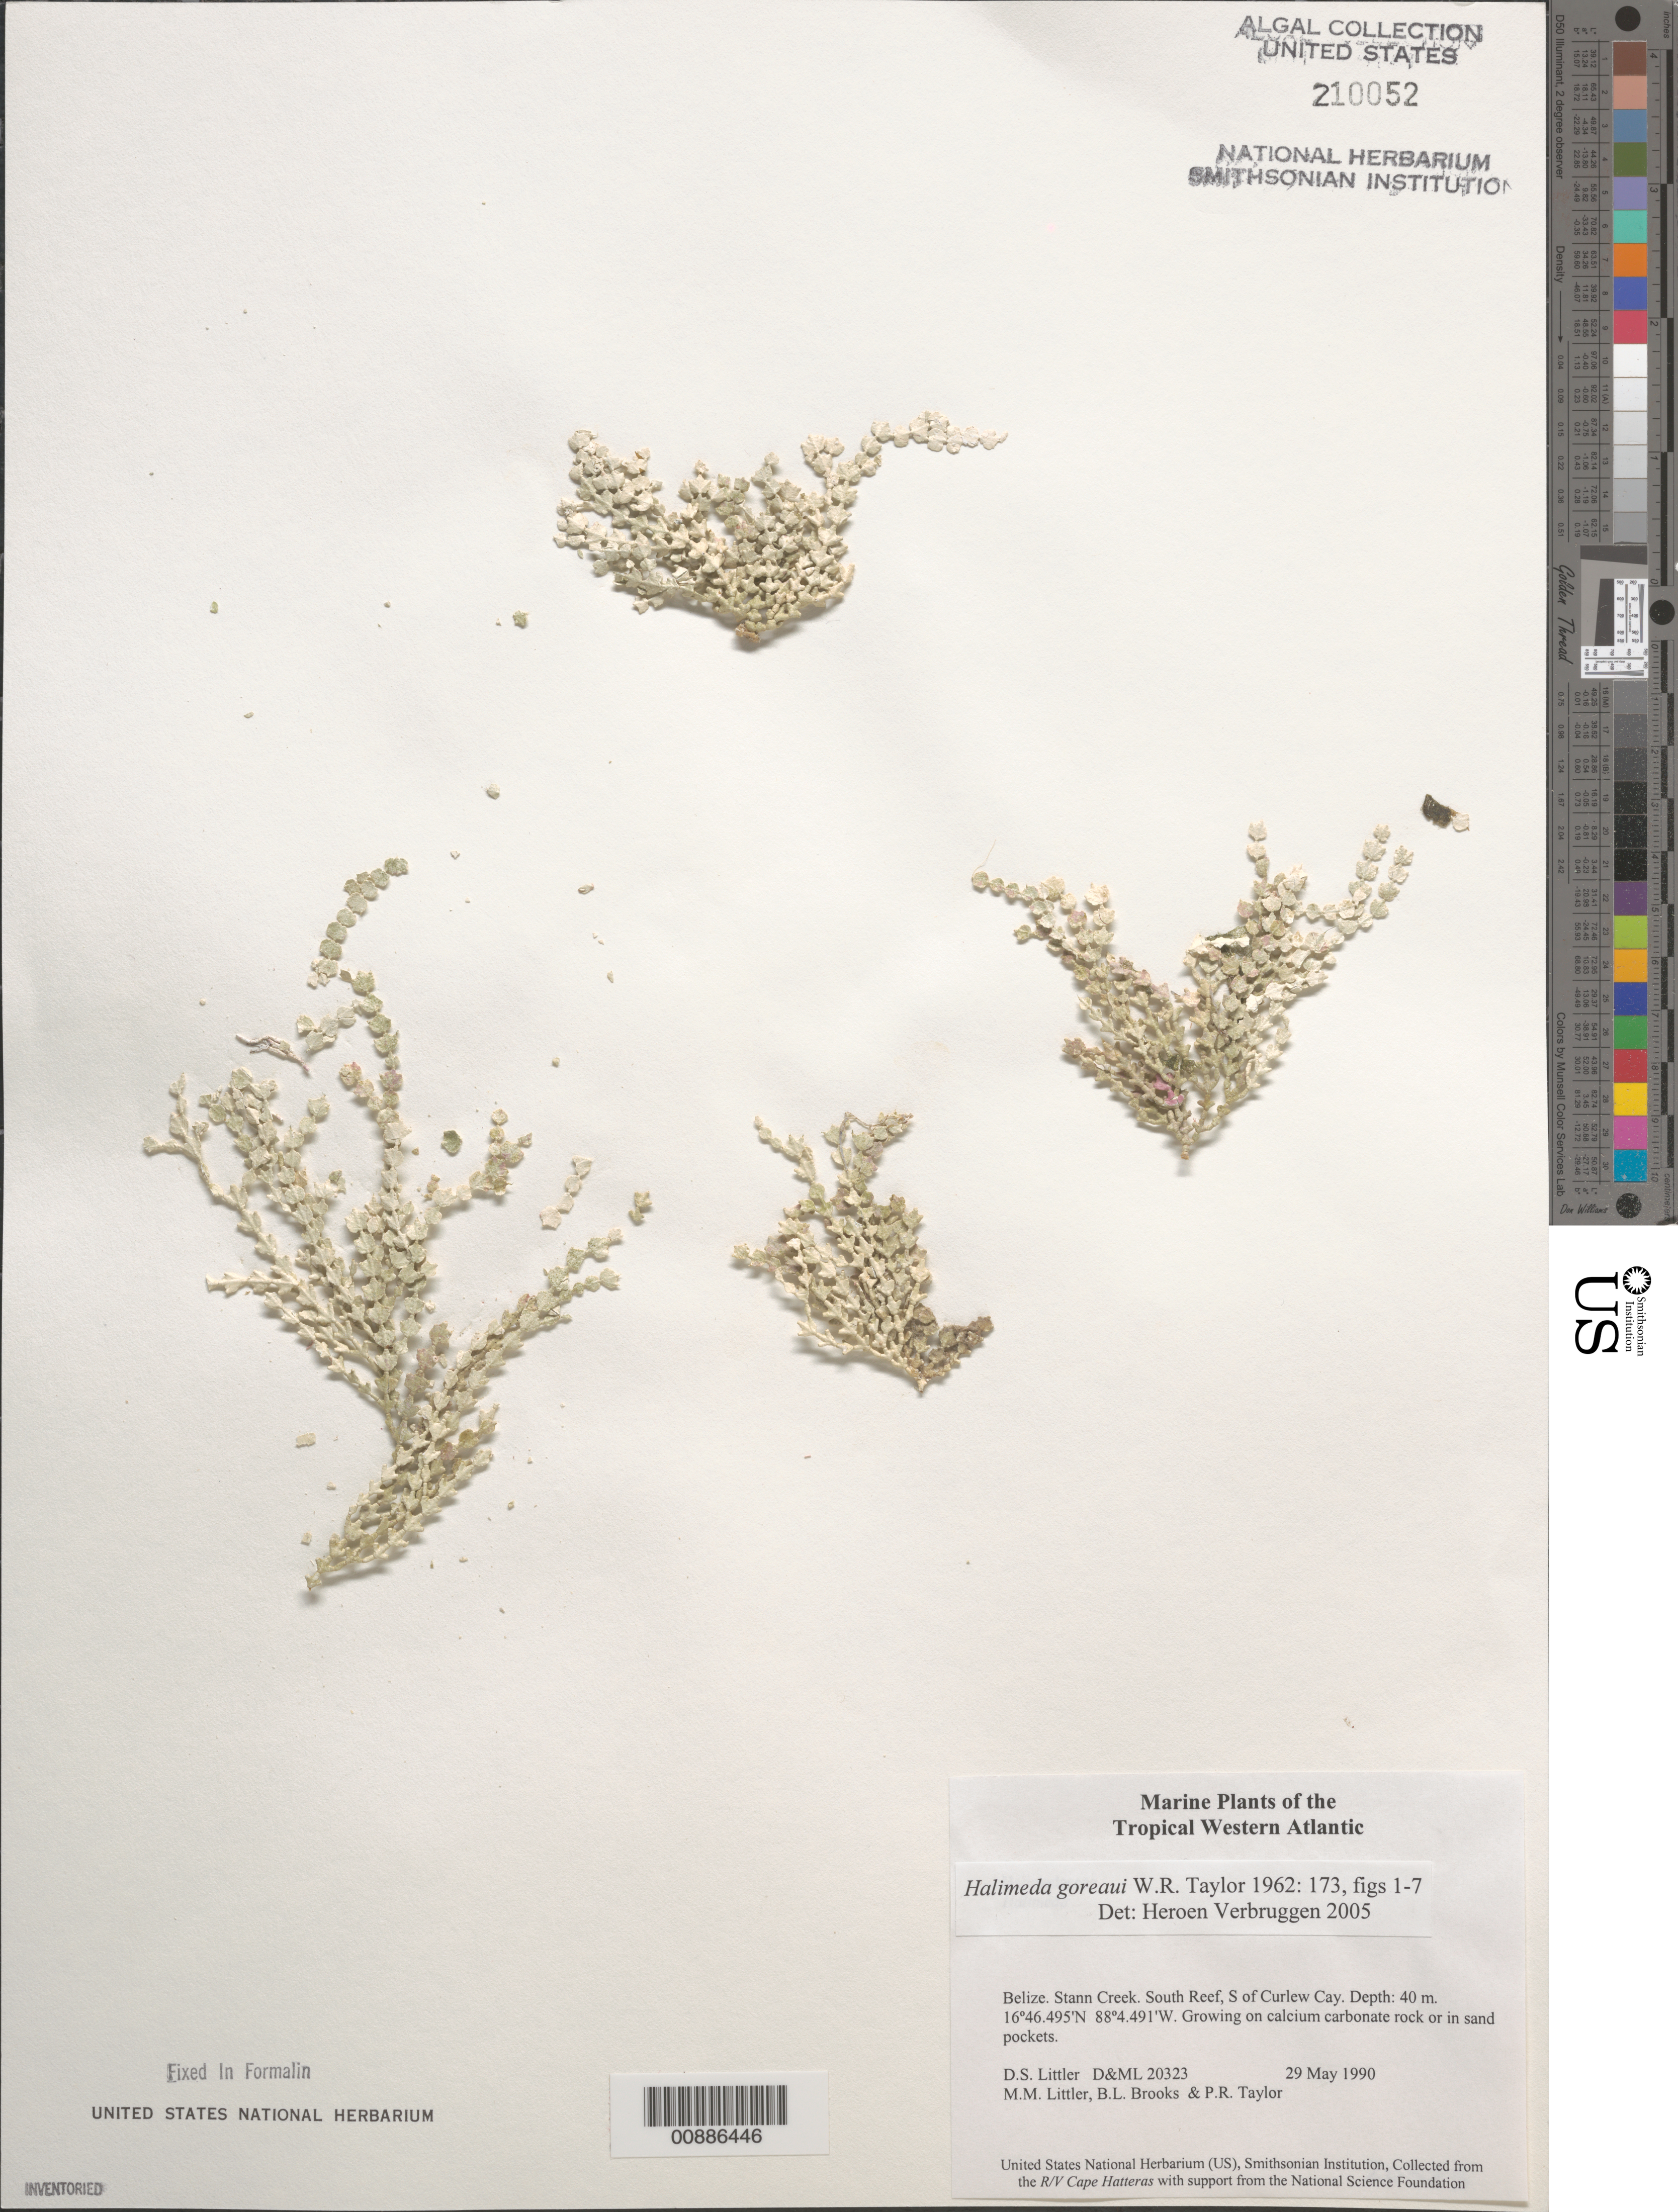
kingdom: Plantae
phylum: Chlorophyta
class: Ulvophyceae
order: Bryopsidales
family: Halimedaceae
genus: Halimeda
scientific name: Halimeda goreaui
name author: W.R. Taylor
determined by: Verbruggen, H.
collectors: D. S. Littler, M. M. Littler, B. Brooks & P. R. Taylor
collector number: D&ML 20323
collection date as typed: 29 May 1990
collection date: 1990-05-29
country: Belize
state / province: Stann Creek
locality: South Reef, south of Curlew Cay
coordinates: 16 46.495'N, 88 4.491'W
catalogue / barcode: US 210052